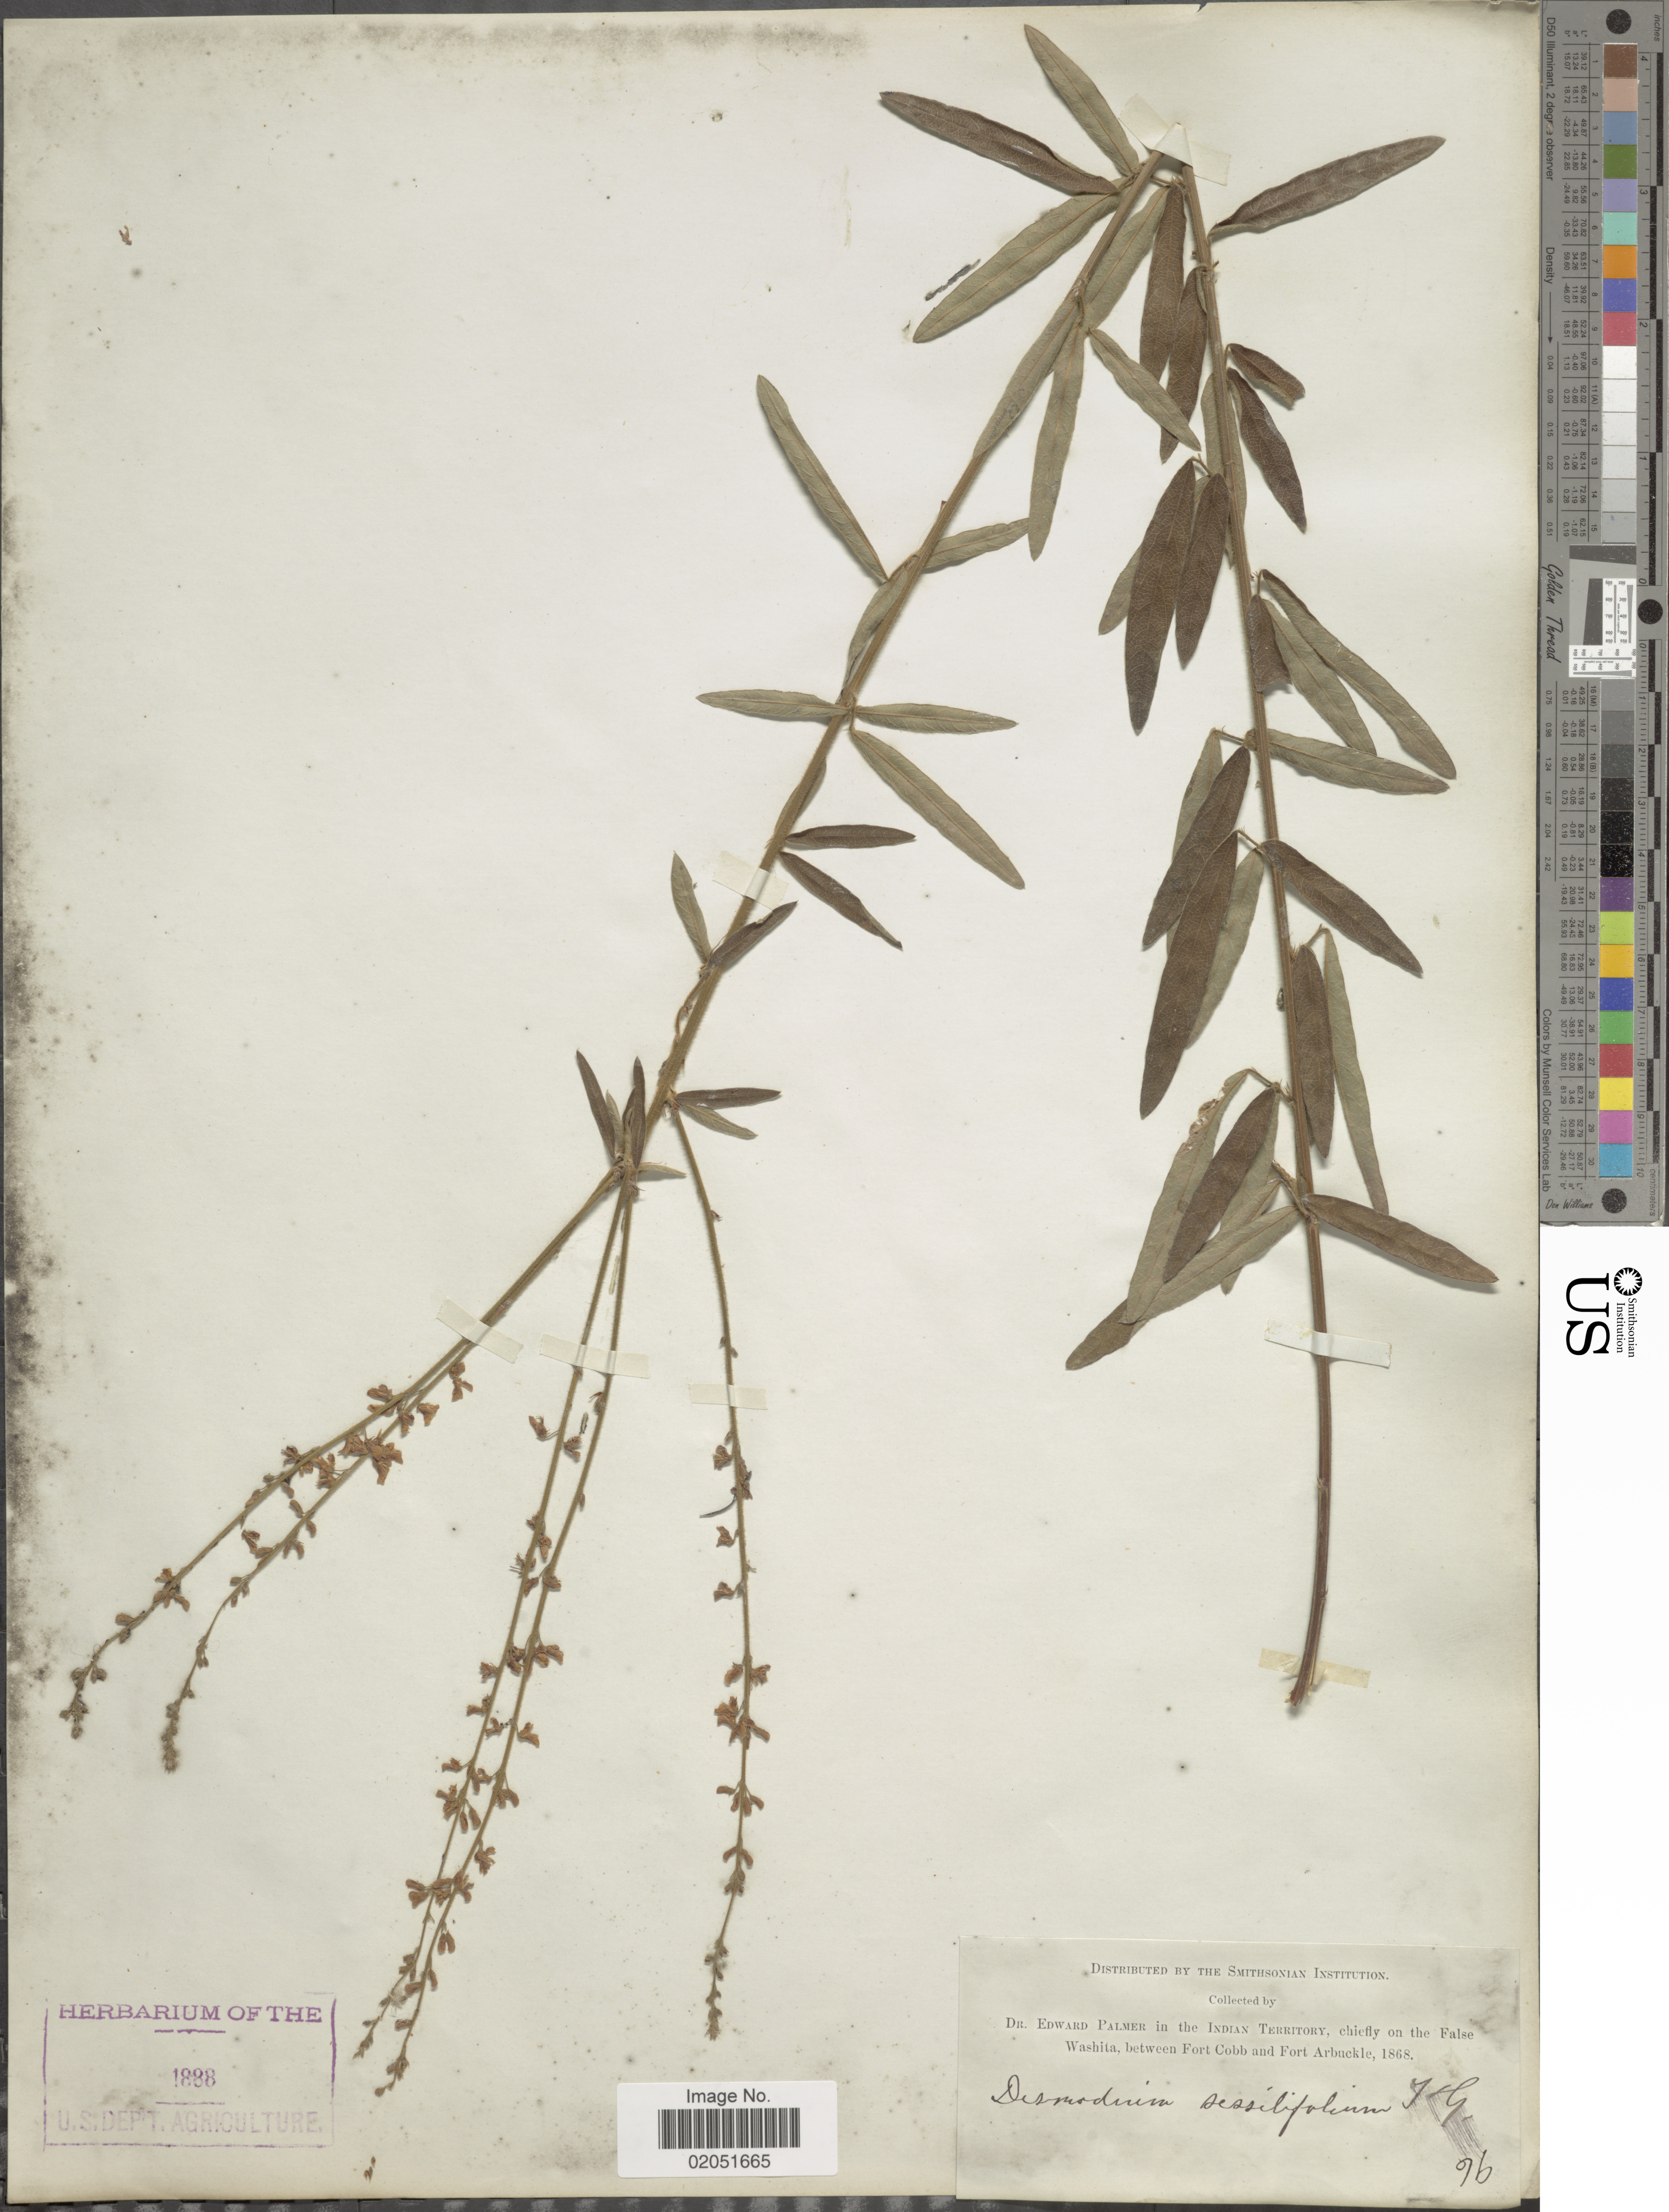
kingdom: Plantae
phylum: Tracheophyta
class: Magnoliopsida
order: Fabales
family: Fabaceae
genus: Desmodium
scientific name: Desmodium sessilifolium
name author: Torr. & A. Gray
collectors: E. Palmer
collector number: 76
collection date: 1868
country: United States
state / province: Oklahoma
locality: In the Indian Territory, chiefly on the False Washita, between Fort Cobb and Fort Arbuckle